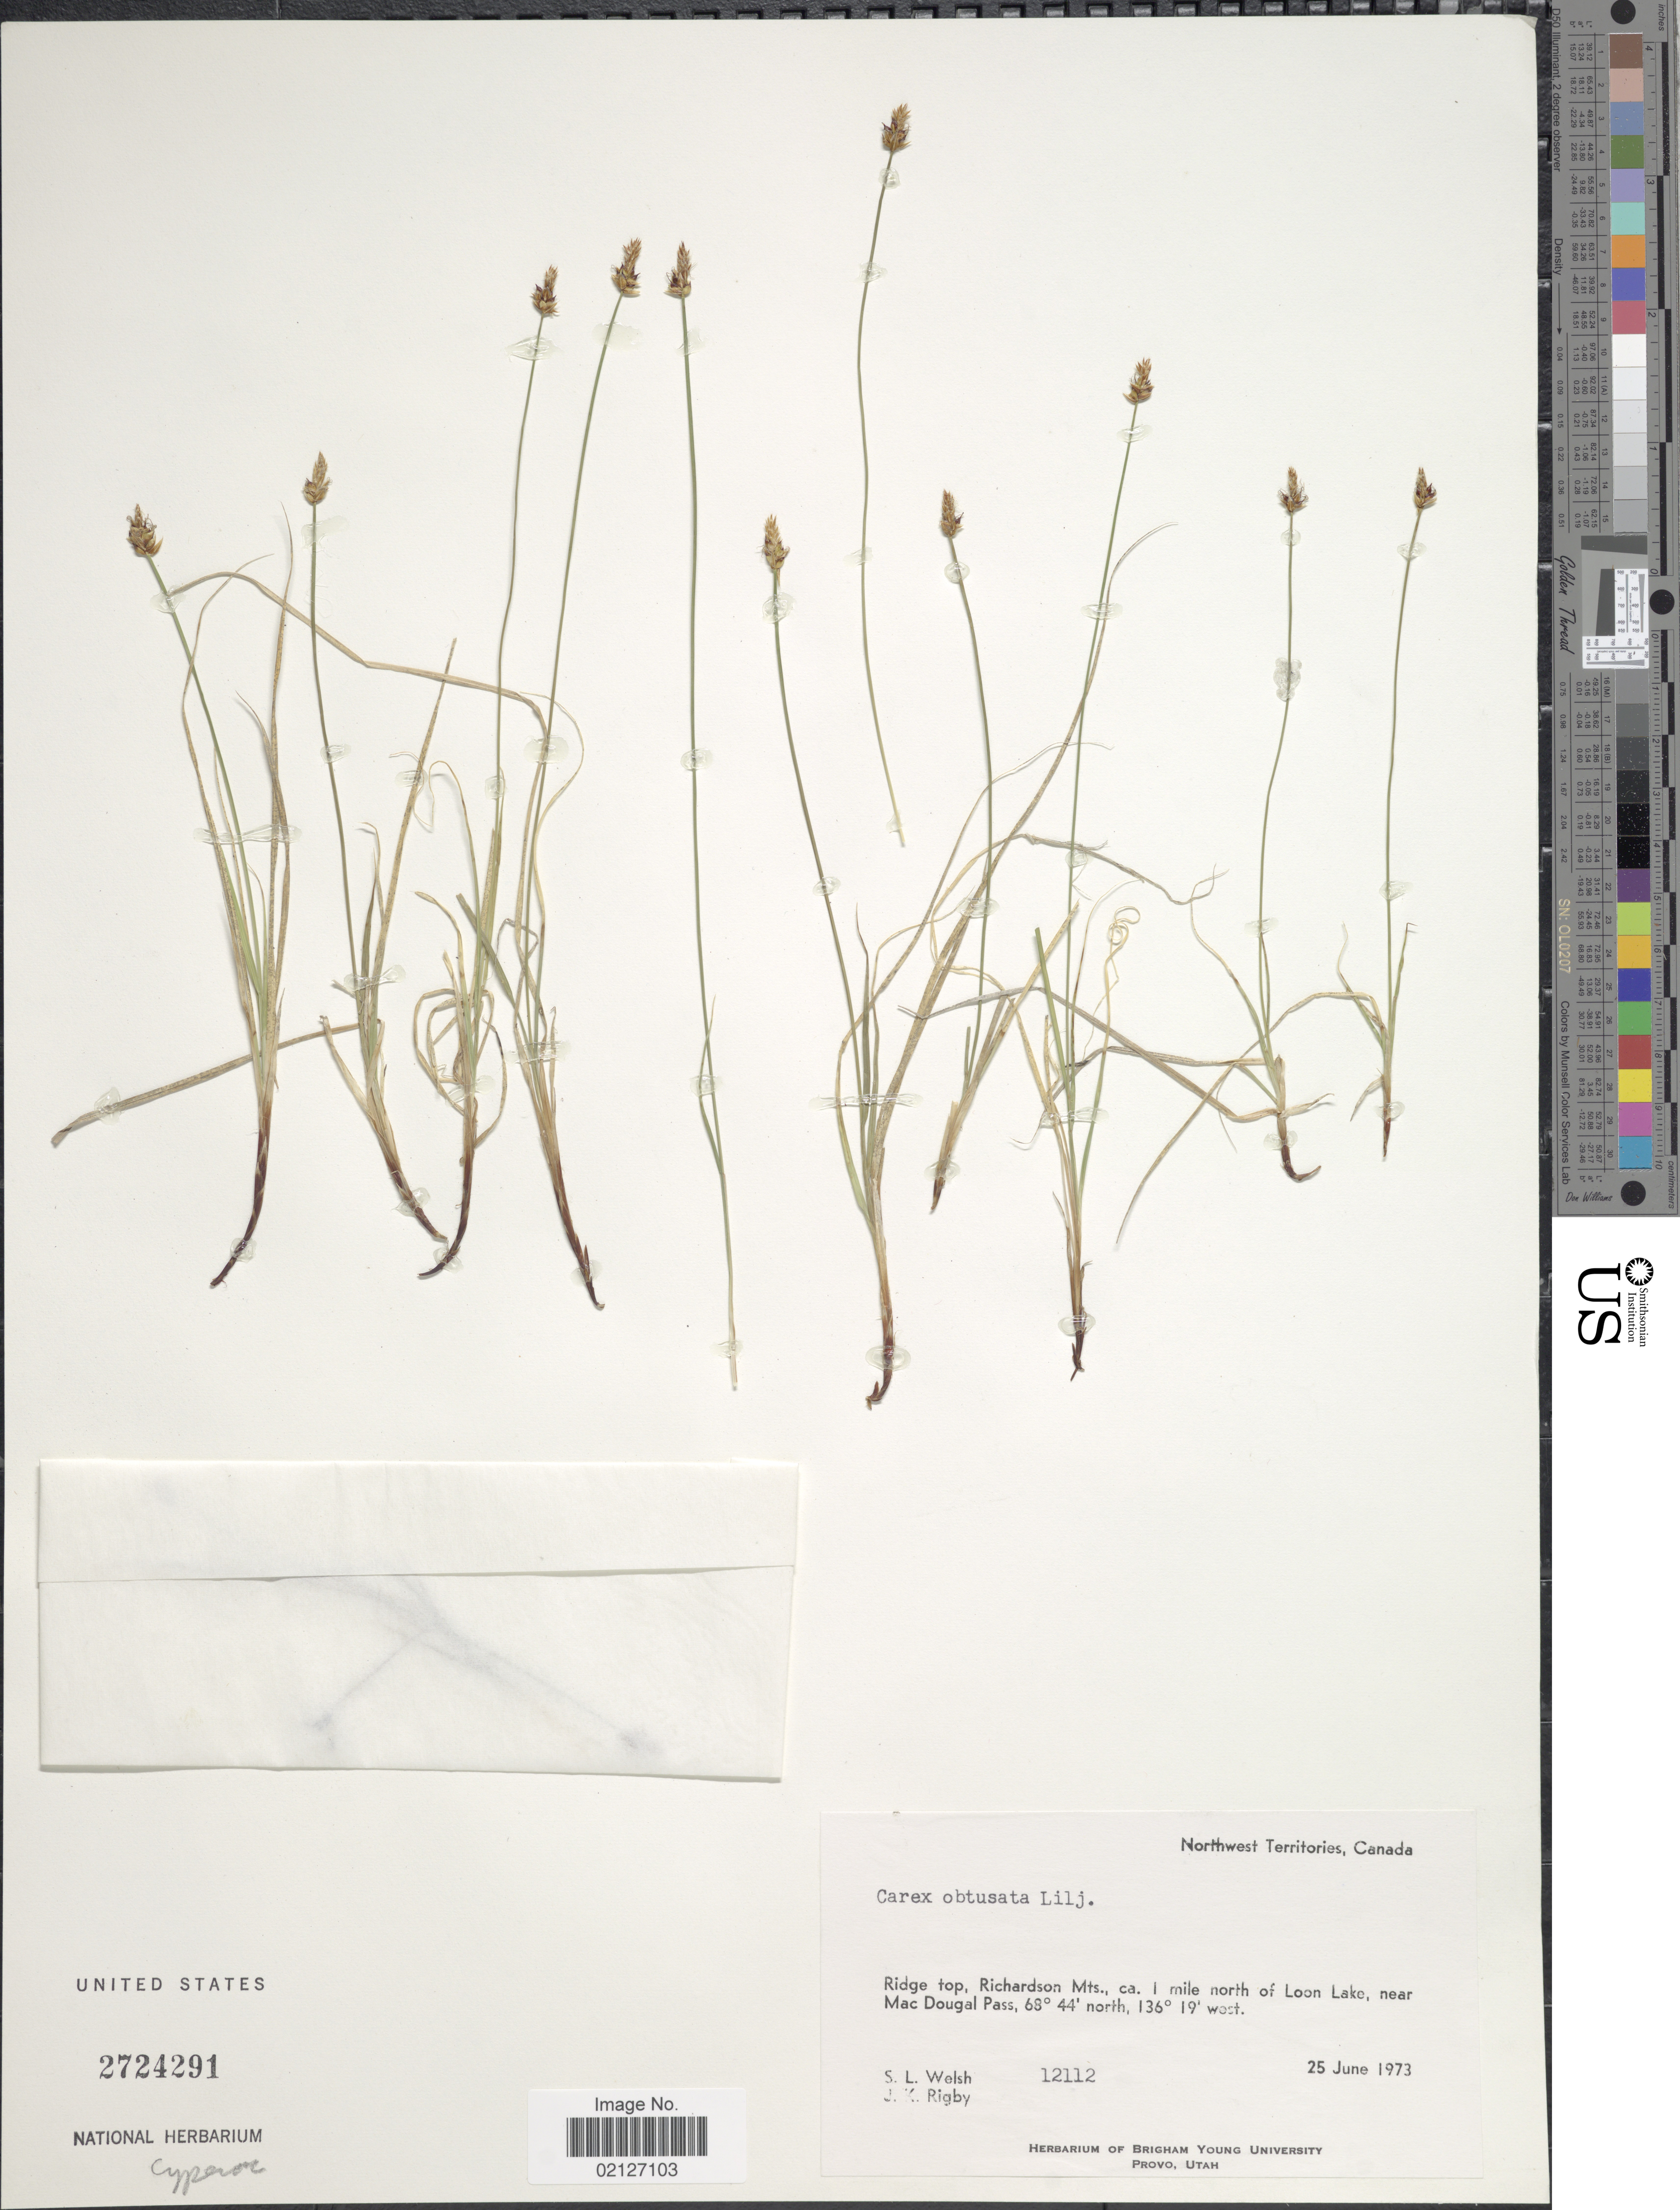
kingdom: Plantae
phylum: Tracheophyta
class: Liliopsida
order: Poales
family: Cyperaceae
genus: Carex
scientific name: Carex obtusata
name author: Lilj.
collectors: S. Welsh & J. Rigby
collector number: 12112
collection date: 1973-06-25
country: Canada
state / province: Northwest Territories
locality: Ridge top, Richardson Mts., ca. 1 mile north of Loon Lake, near Mac Dougal Pass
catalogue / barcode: US 2724291